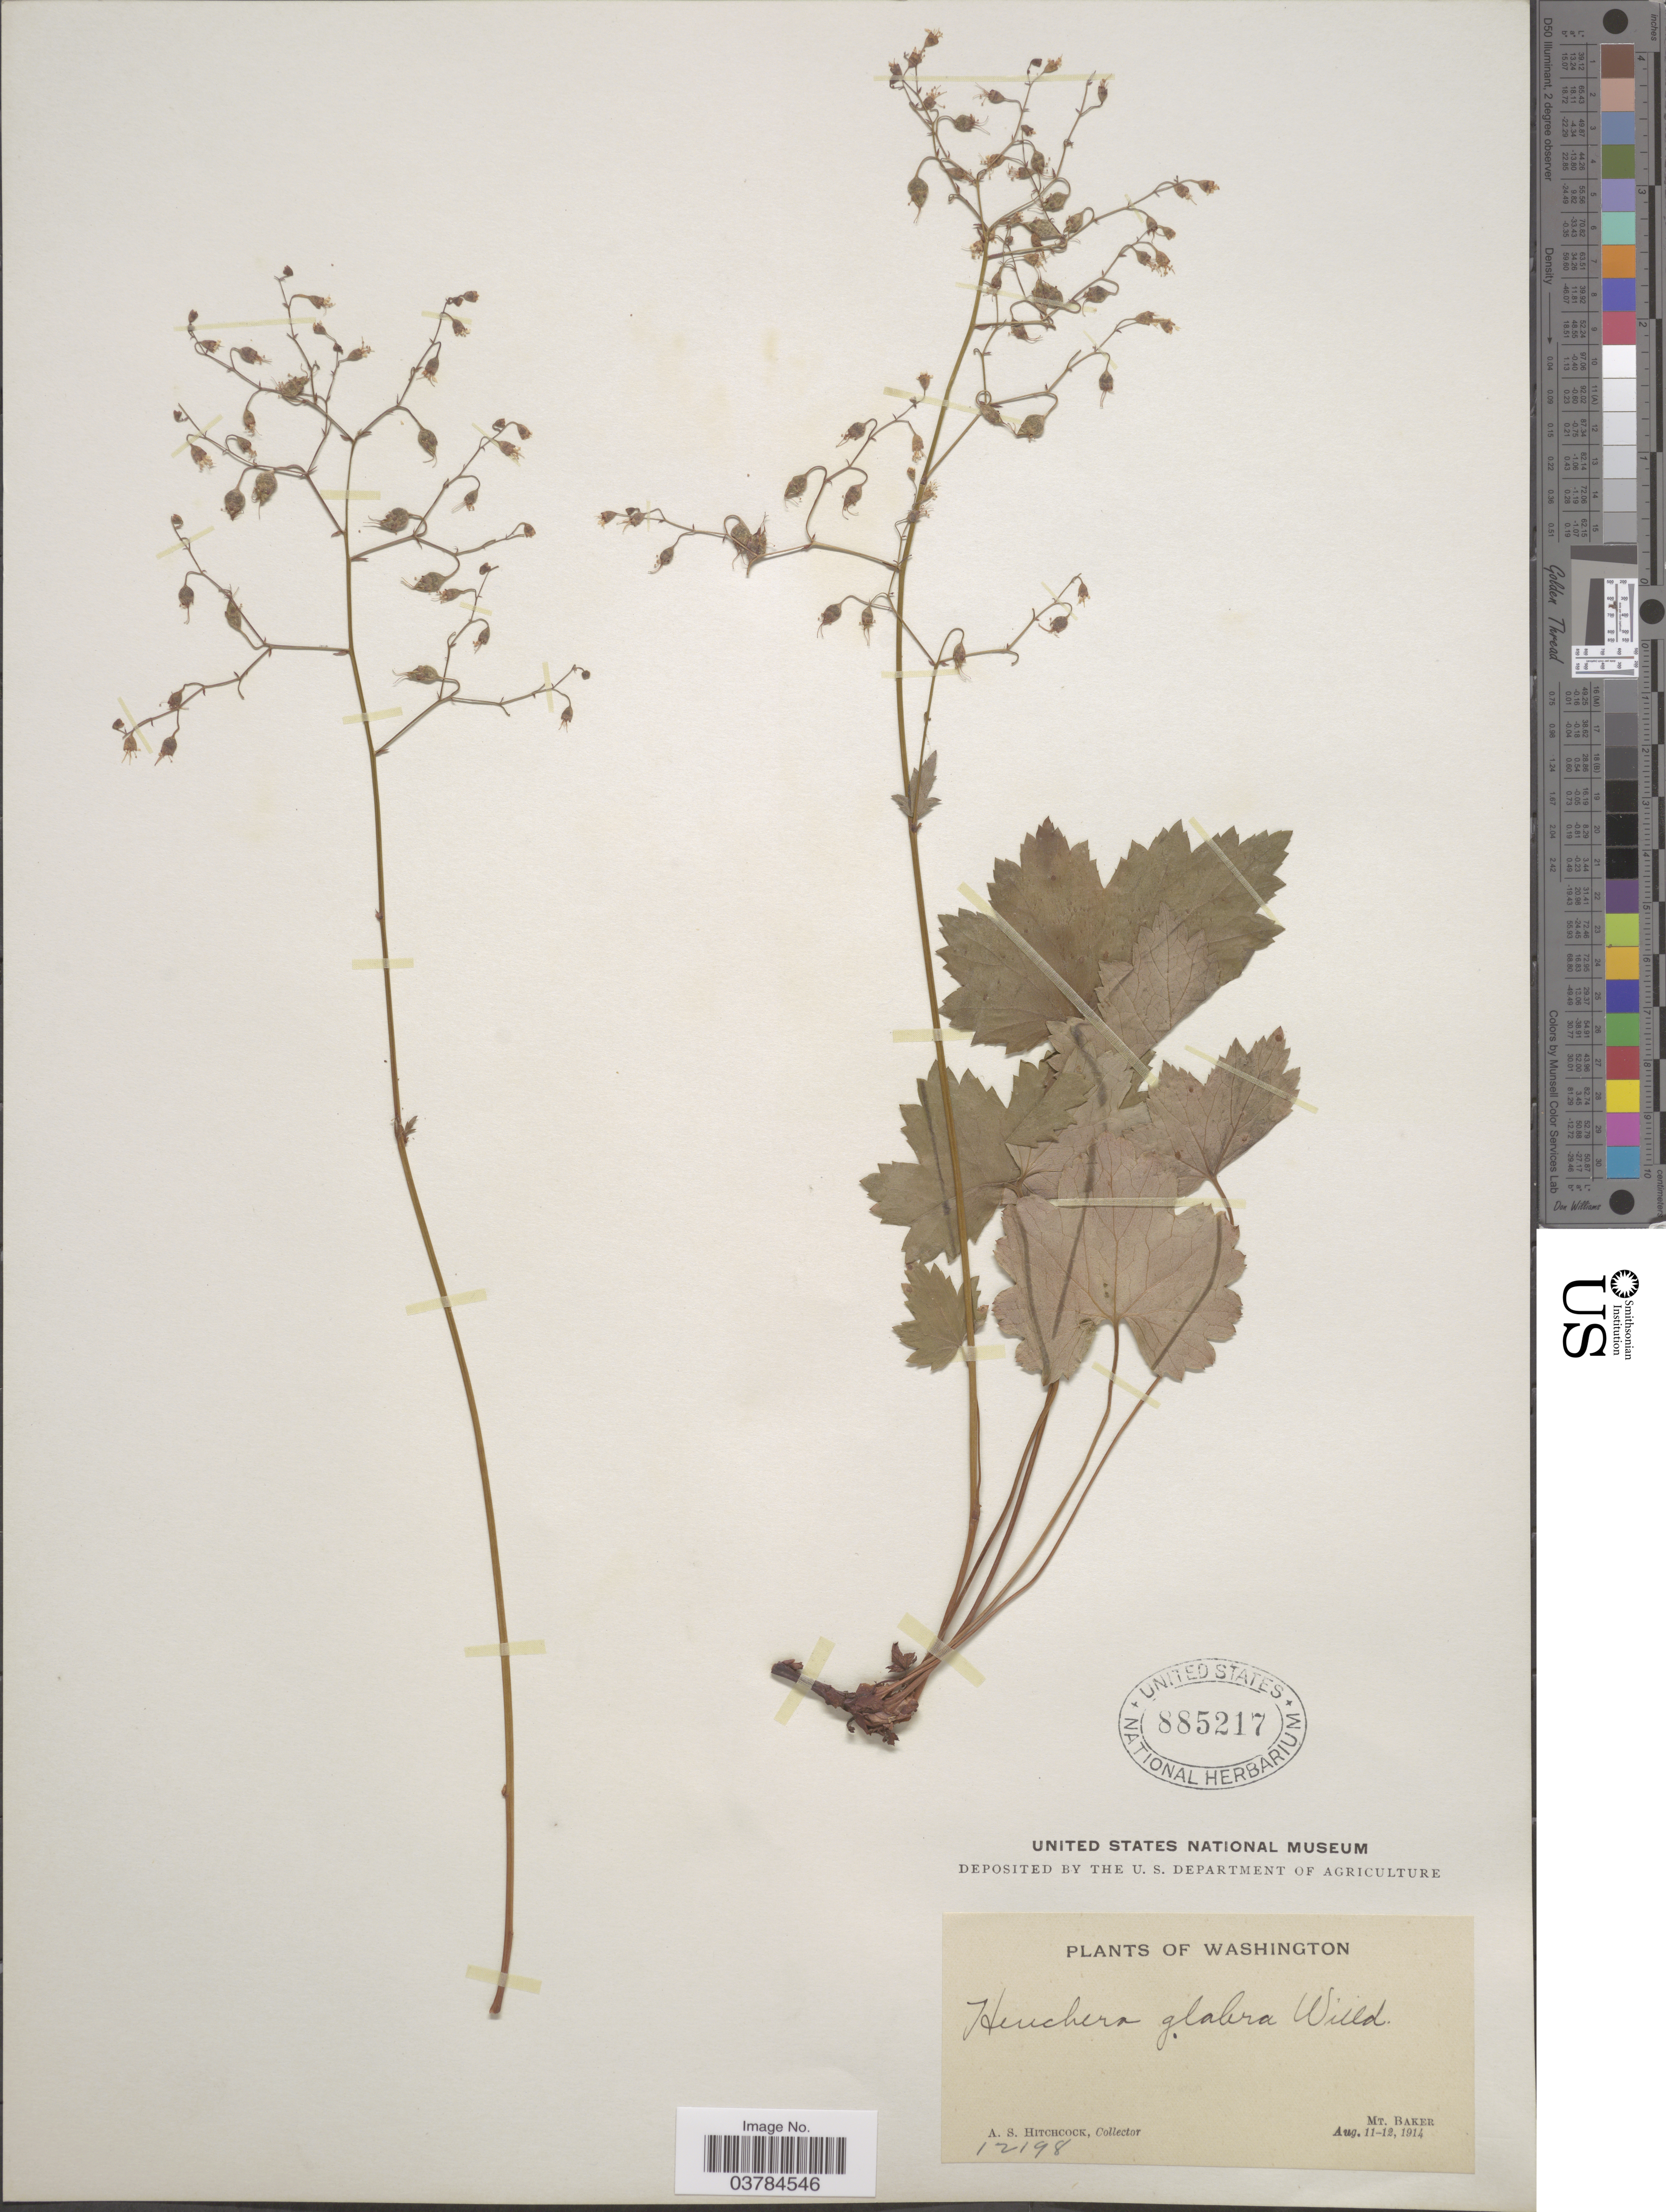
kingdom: Plantae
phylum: Tracheophyta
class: Magnoliopsida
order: Saxifragales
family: Saxifragaceae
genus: Heuchera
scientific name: Heuchera glabra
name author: Willd. ex Roem. & Schult.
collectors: A. S. Hitchcock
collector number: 12198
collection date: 1914-08-11/1914-08-12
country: United States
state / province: Washington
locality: Mt. Baker.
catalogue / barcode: US 885217